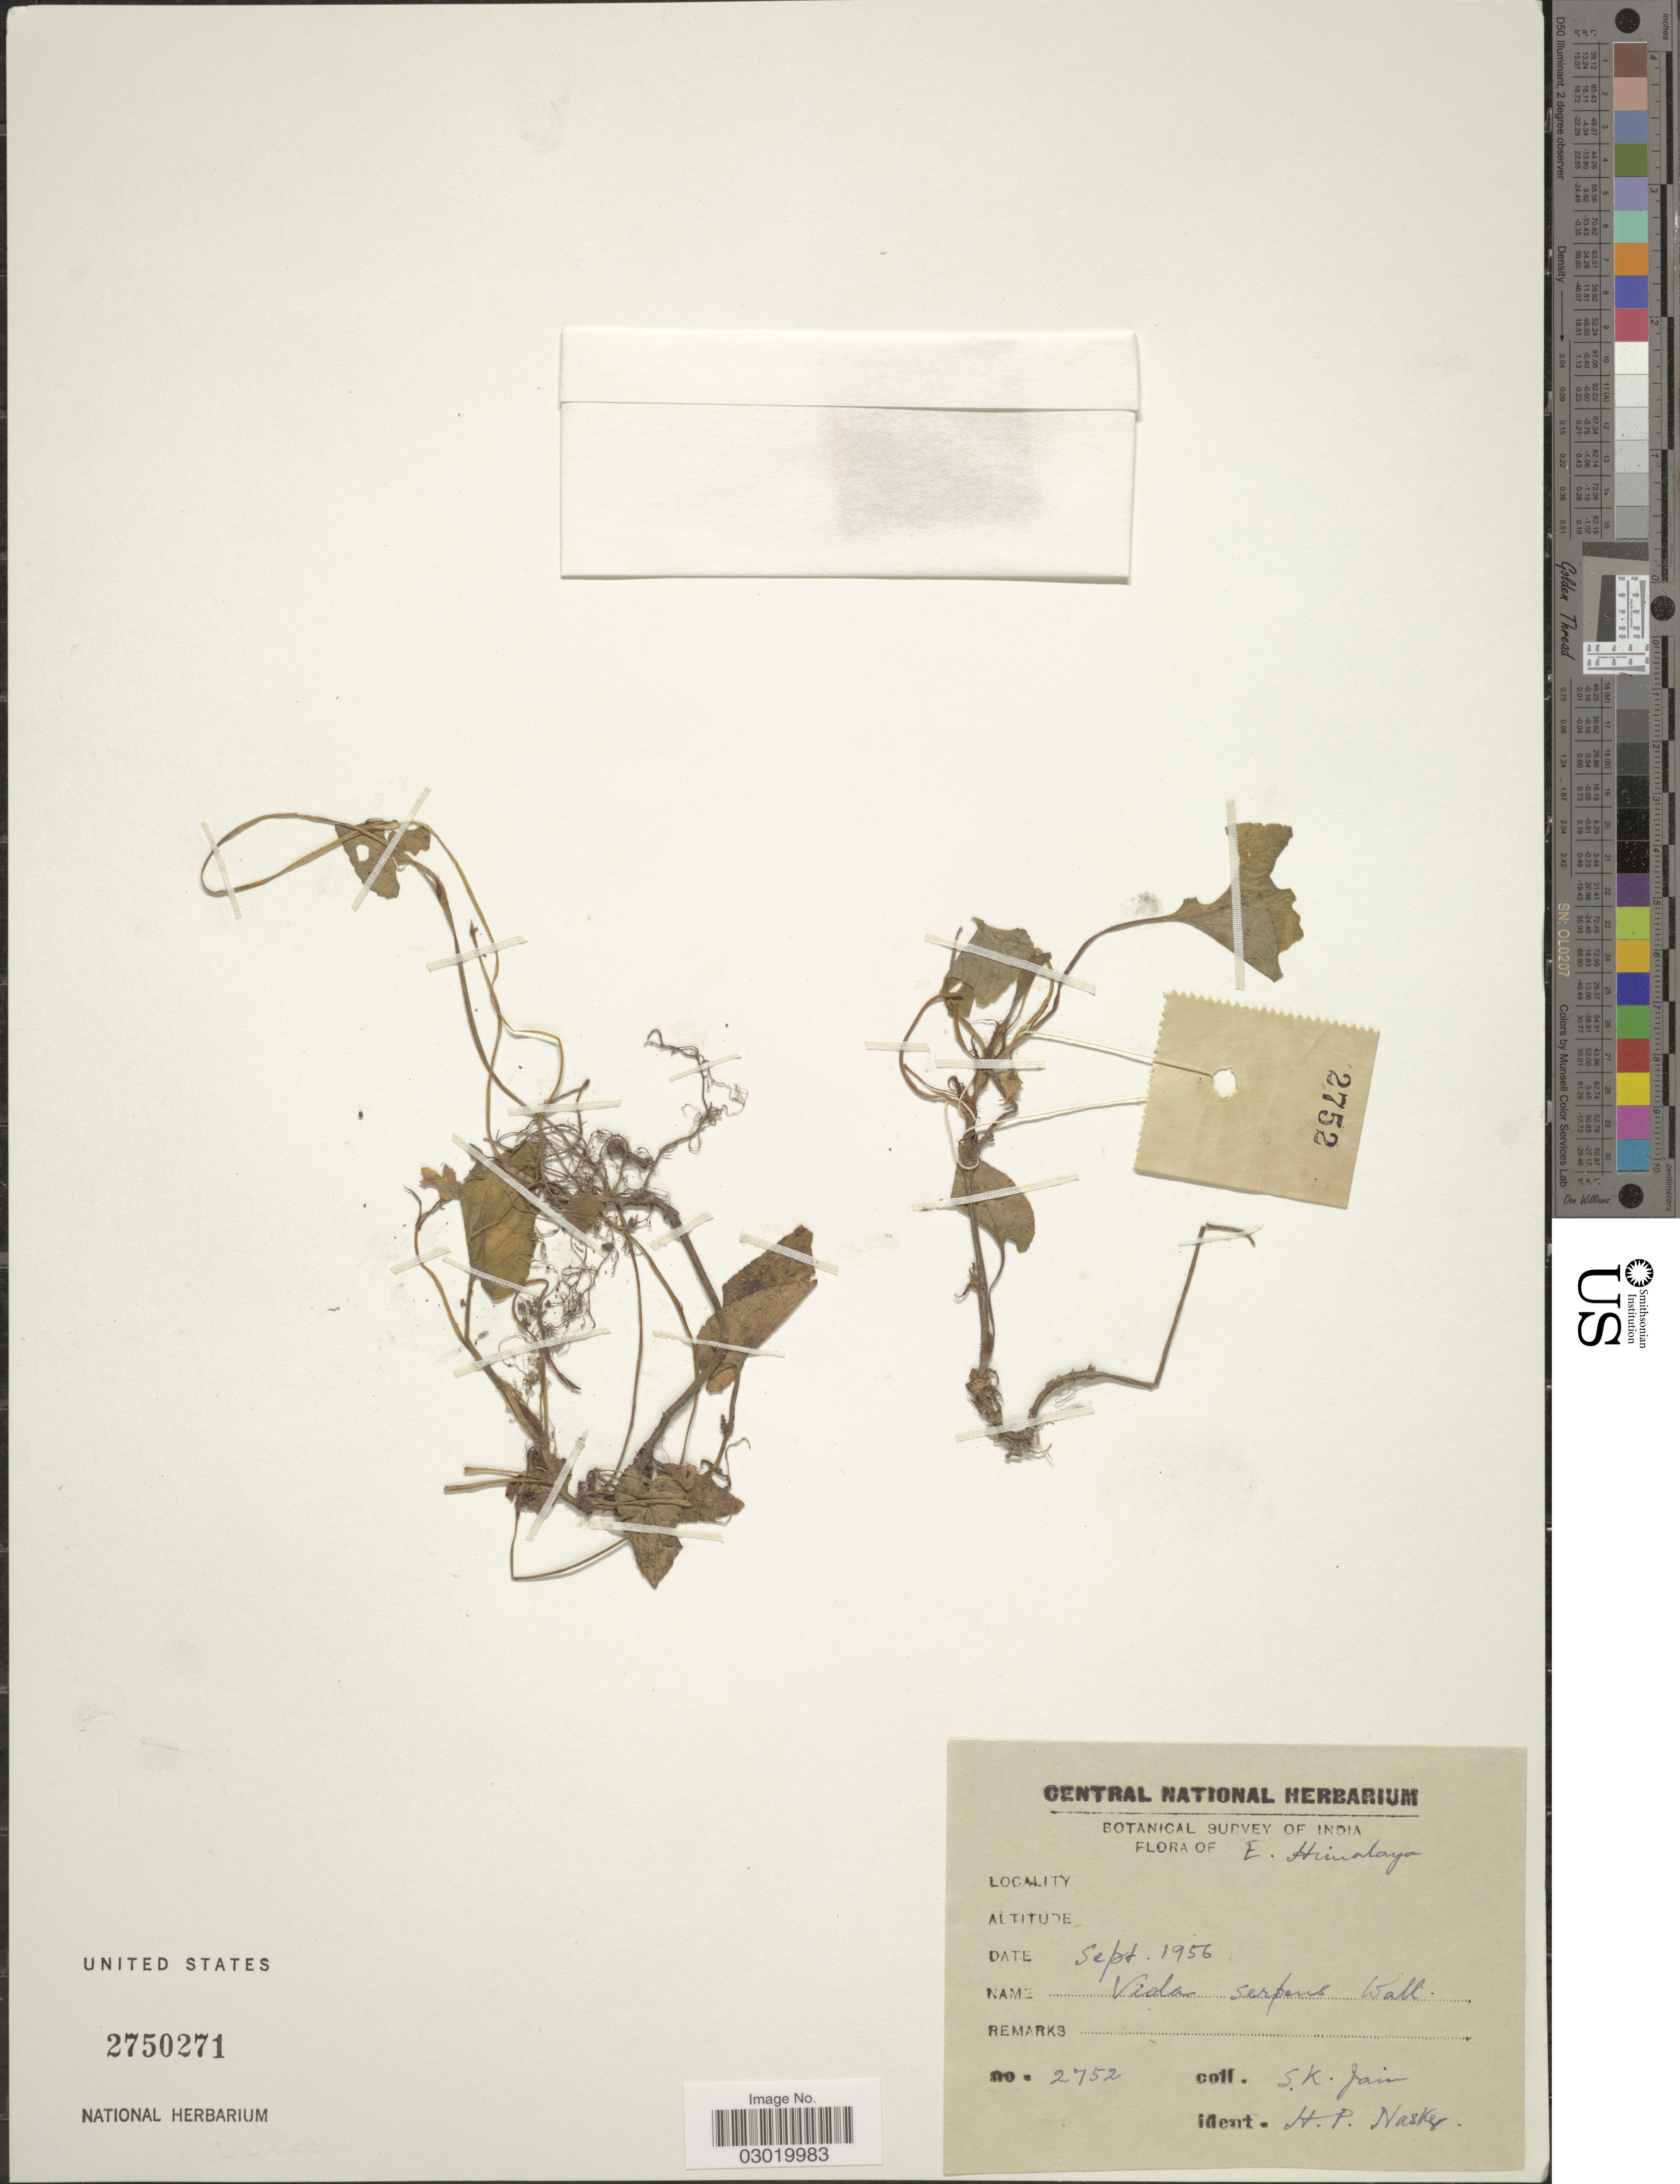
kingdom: Plantae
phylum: Tracheophyta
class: Magnoliopsida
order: Malpighiales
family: Violaceae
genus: Viola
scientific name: Viola pilosa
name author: Blume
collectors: S. Jain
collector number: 2752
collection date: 1956-09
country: India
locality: E. Himalaya.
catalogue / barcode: US 2750271